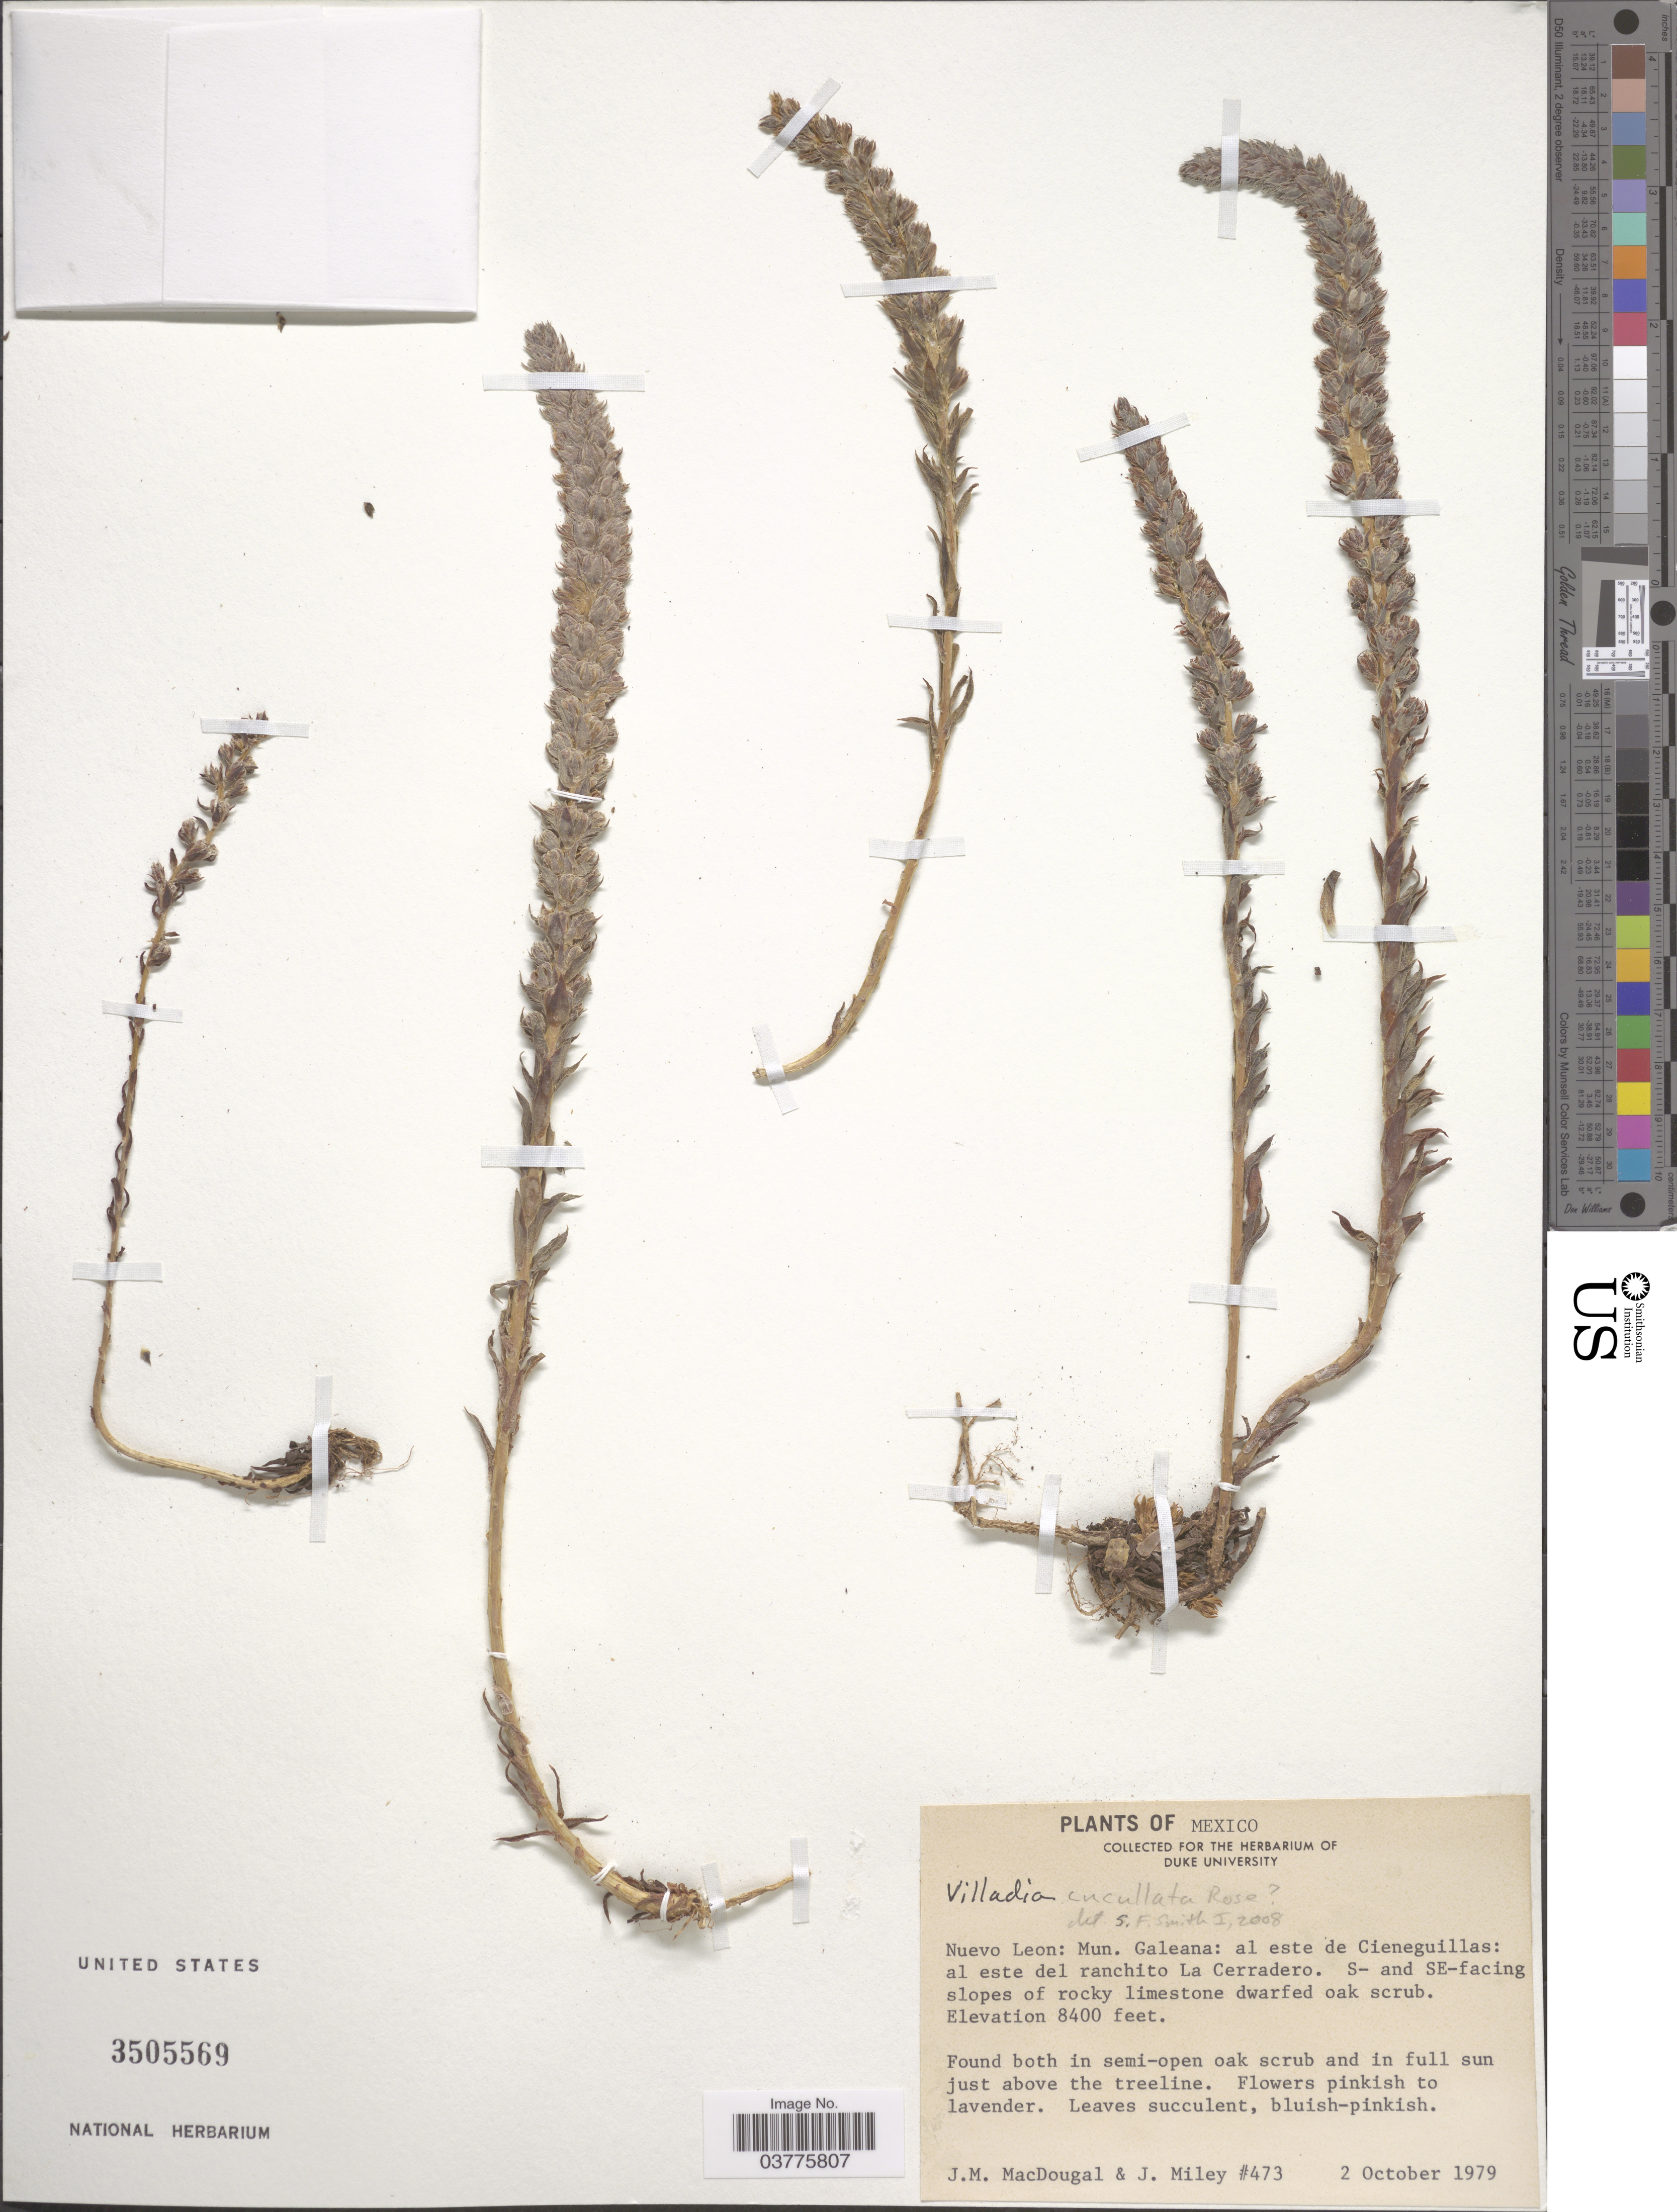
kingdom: Plantae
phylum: Tracheophyta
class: Magnoliopsida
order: Saxifragales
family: Crassulaceae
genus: Villadia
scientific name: Villadia cucullata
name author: Rose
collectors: J. M. MacDougal & J. Miley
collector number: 473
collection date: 1979-10-02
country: Mexico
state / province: Nuevo León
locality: Mun. Galeana: al este de Cieneguillas: al este del ranchito La Cerradero. S- and SE-facing slopes of rocky limestone dwarfed oak scrub.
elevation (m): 2560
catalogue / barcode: US 3505569